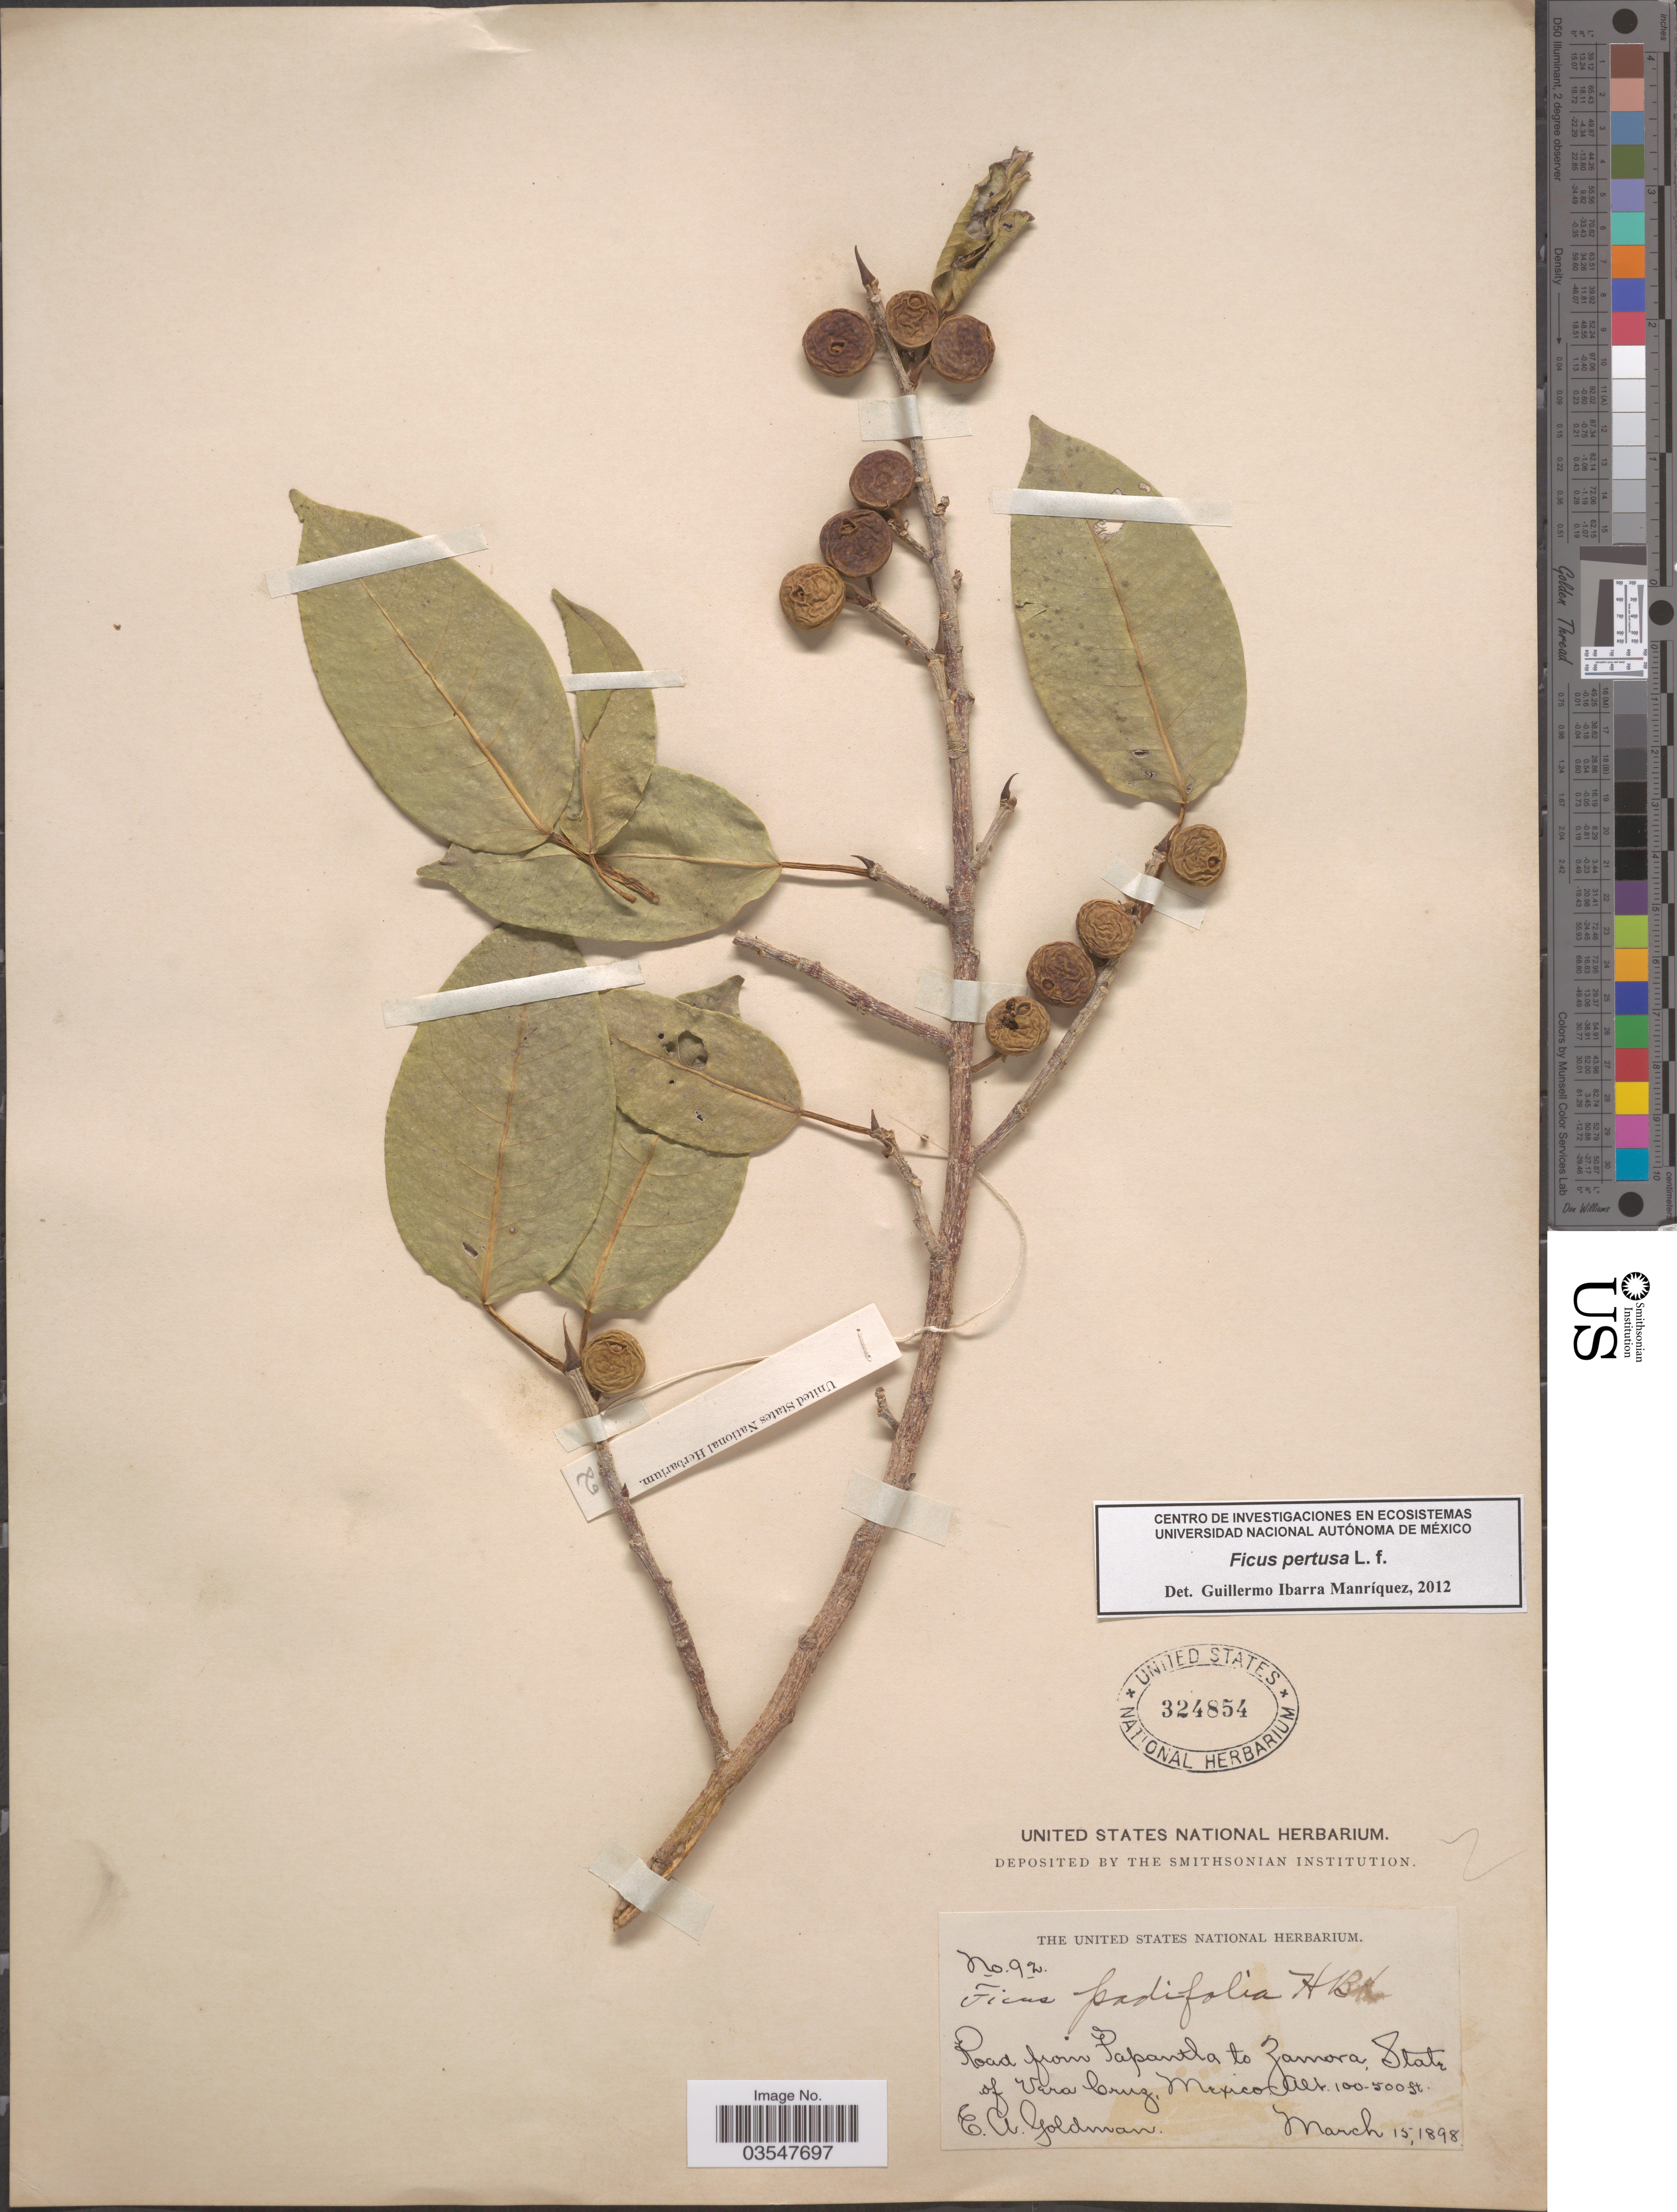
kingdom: Plantae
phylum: Tracheophyta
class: Magnoliopsida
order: Rosales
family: Moraceae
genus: Ficus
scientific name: Ficus padifolia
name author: Kunth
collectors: E. A. Goldman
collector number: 92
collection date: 1898-03-15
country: Mexico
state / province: Veracruz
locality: Road from Papantla to Zamora, State of Vera Cruz.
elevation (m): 30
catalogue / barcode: US 324854